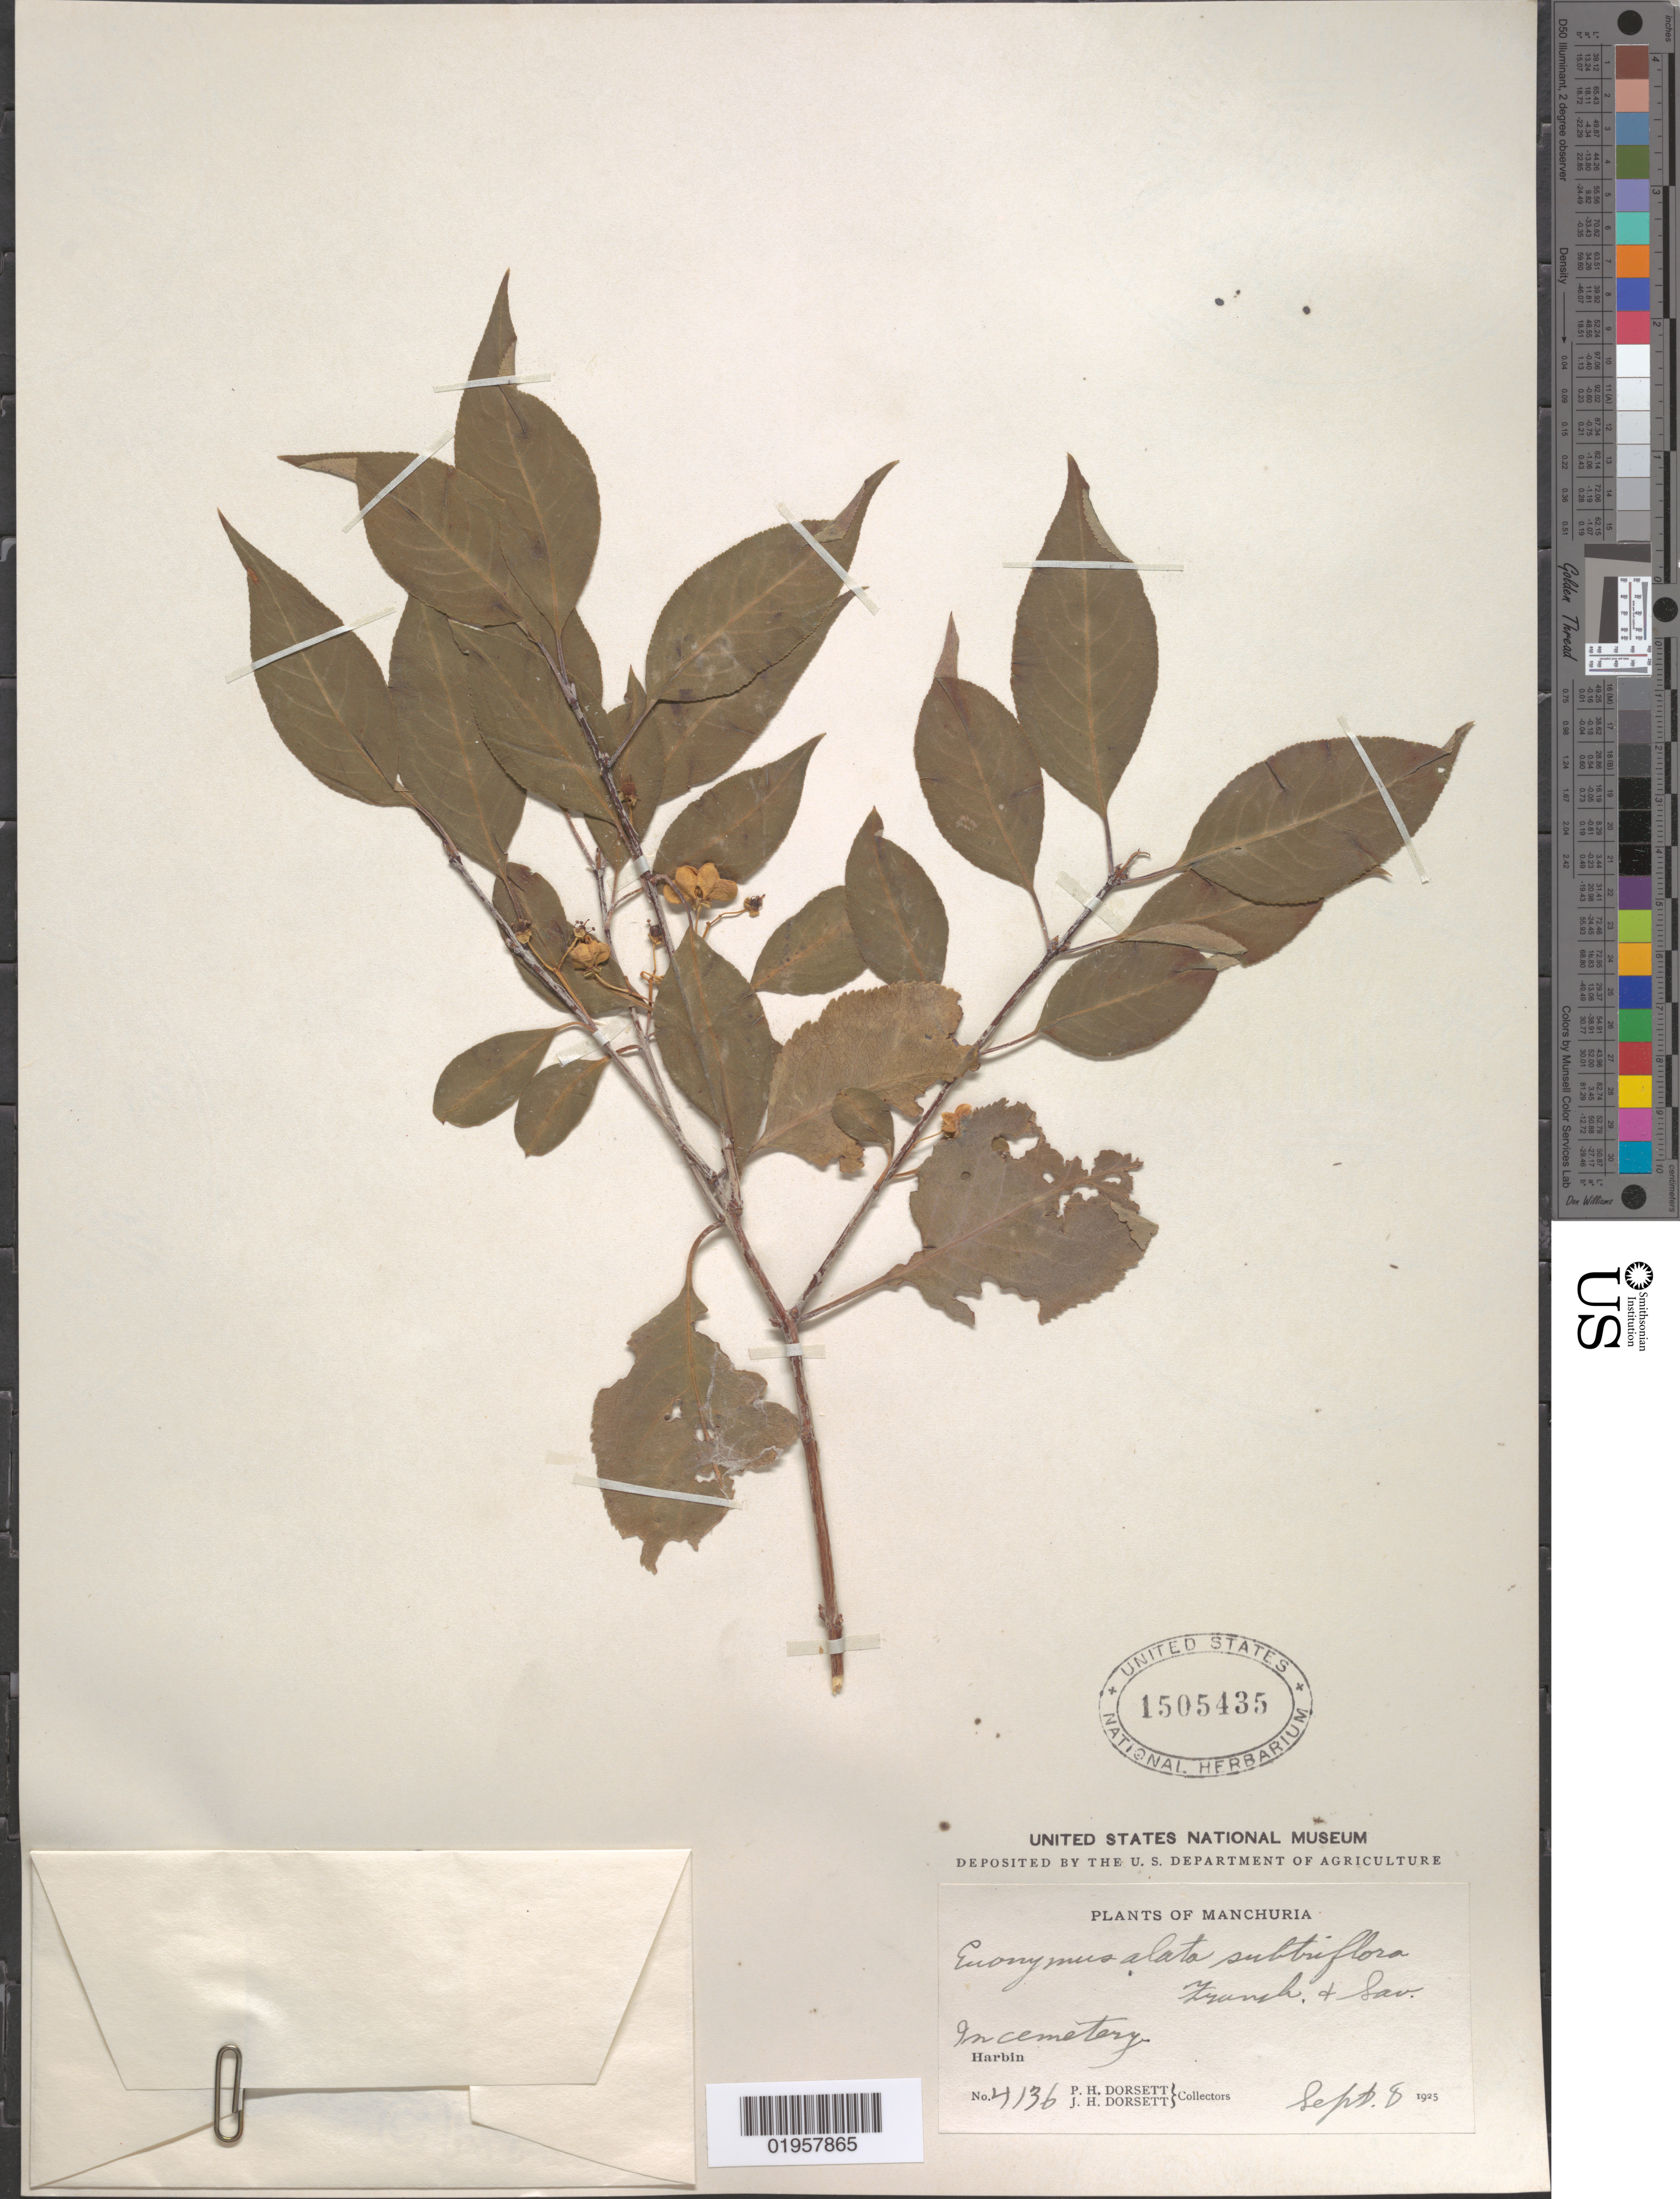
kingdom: Plantae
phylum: Tracheophyta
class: Magnoliopsida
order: Celastrales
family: Celastraceae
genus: Euonymus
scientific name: Euonymus alatus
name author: (Thunb.) Siebold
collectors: P. H. Dorsett & J. Dorsett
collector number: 4136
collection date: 1925-09-08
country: China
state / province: Manchuria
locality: Harbin, in cemetery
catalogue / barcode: US 1505435